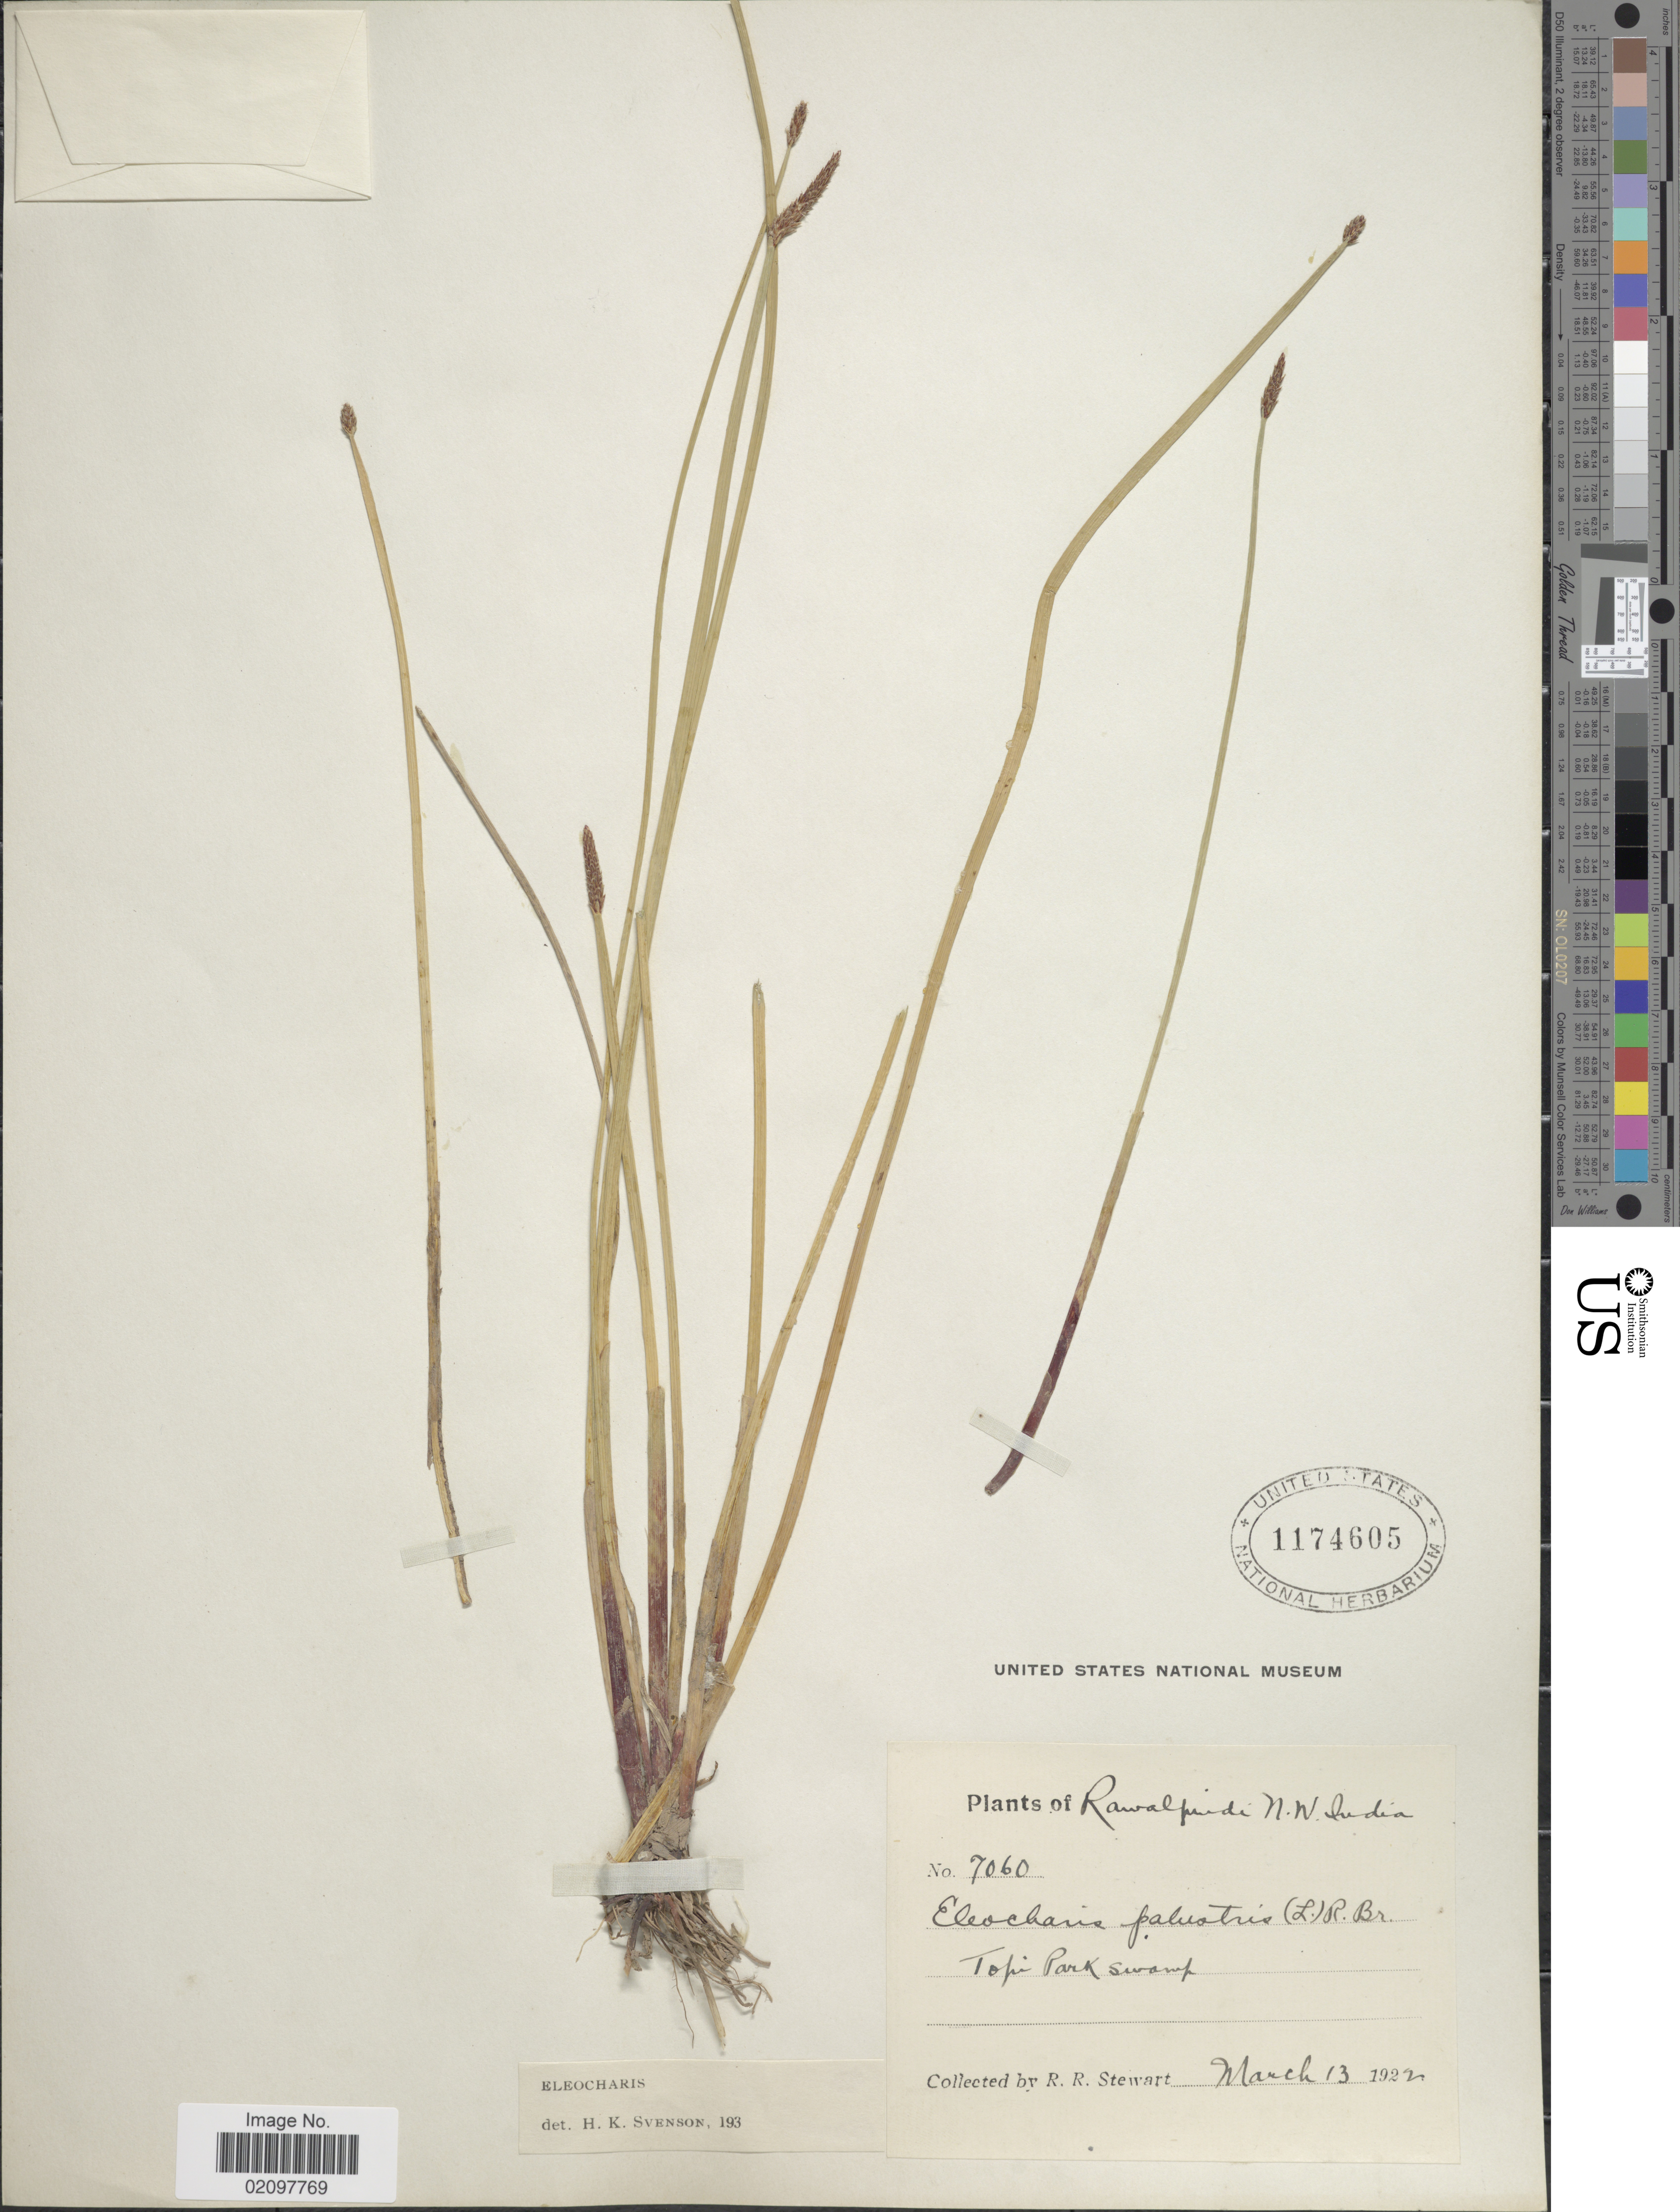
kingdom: Plantae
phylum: Tracheophyta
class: Liliopsida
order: Poales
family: Cyperaceae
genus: Eleocharis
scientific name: Eleocharis palustris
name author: (L.) Roem. & Schult.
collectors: R. R. Stewart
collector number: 7060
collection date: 1922-03-13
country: Pakistan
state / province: Punjab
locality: Rawalpindi N.W. India. Topi Park swamp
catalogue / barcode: US 1174605